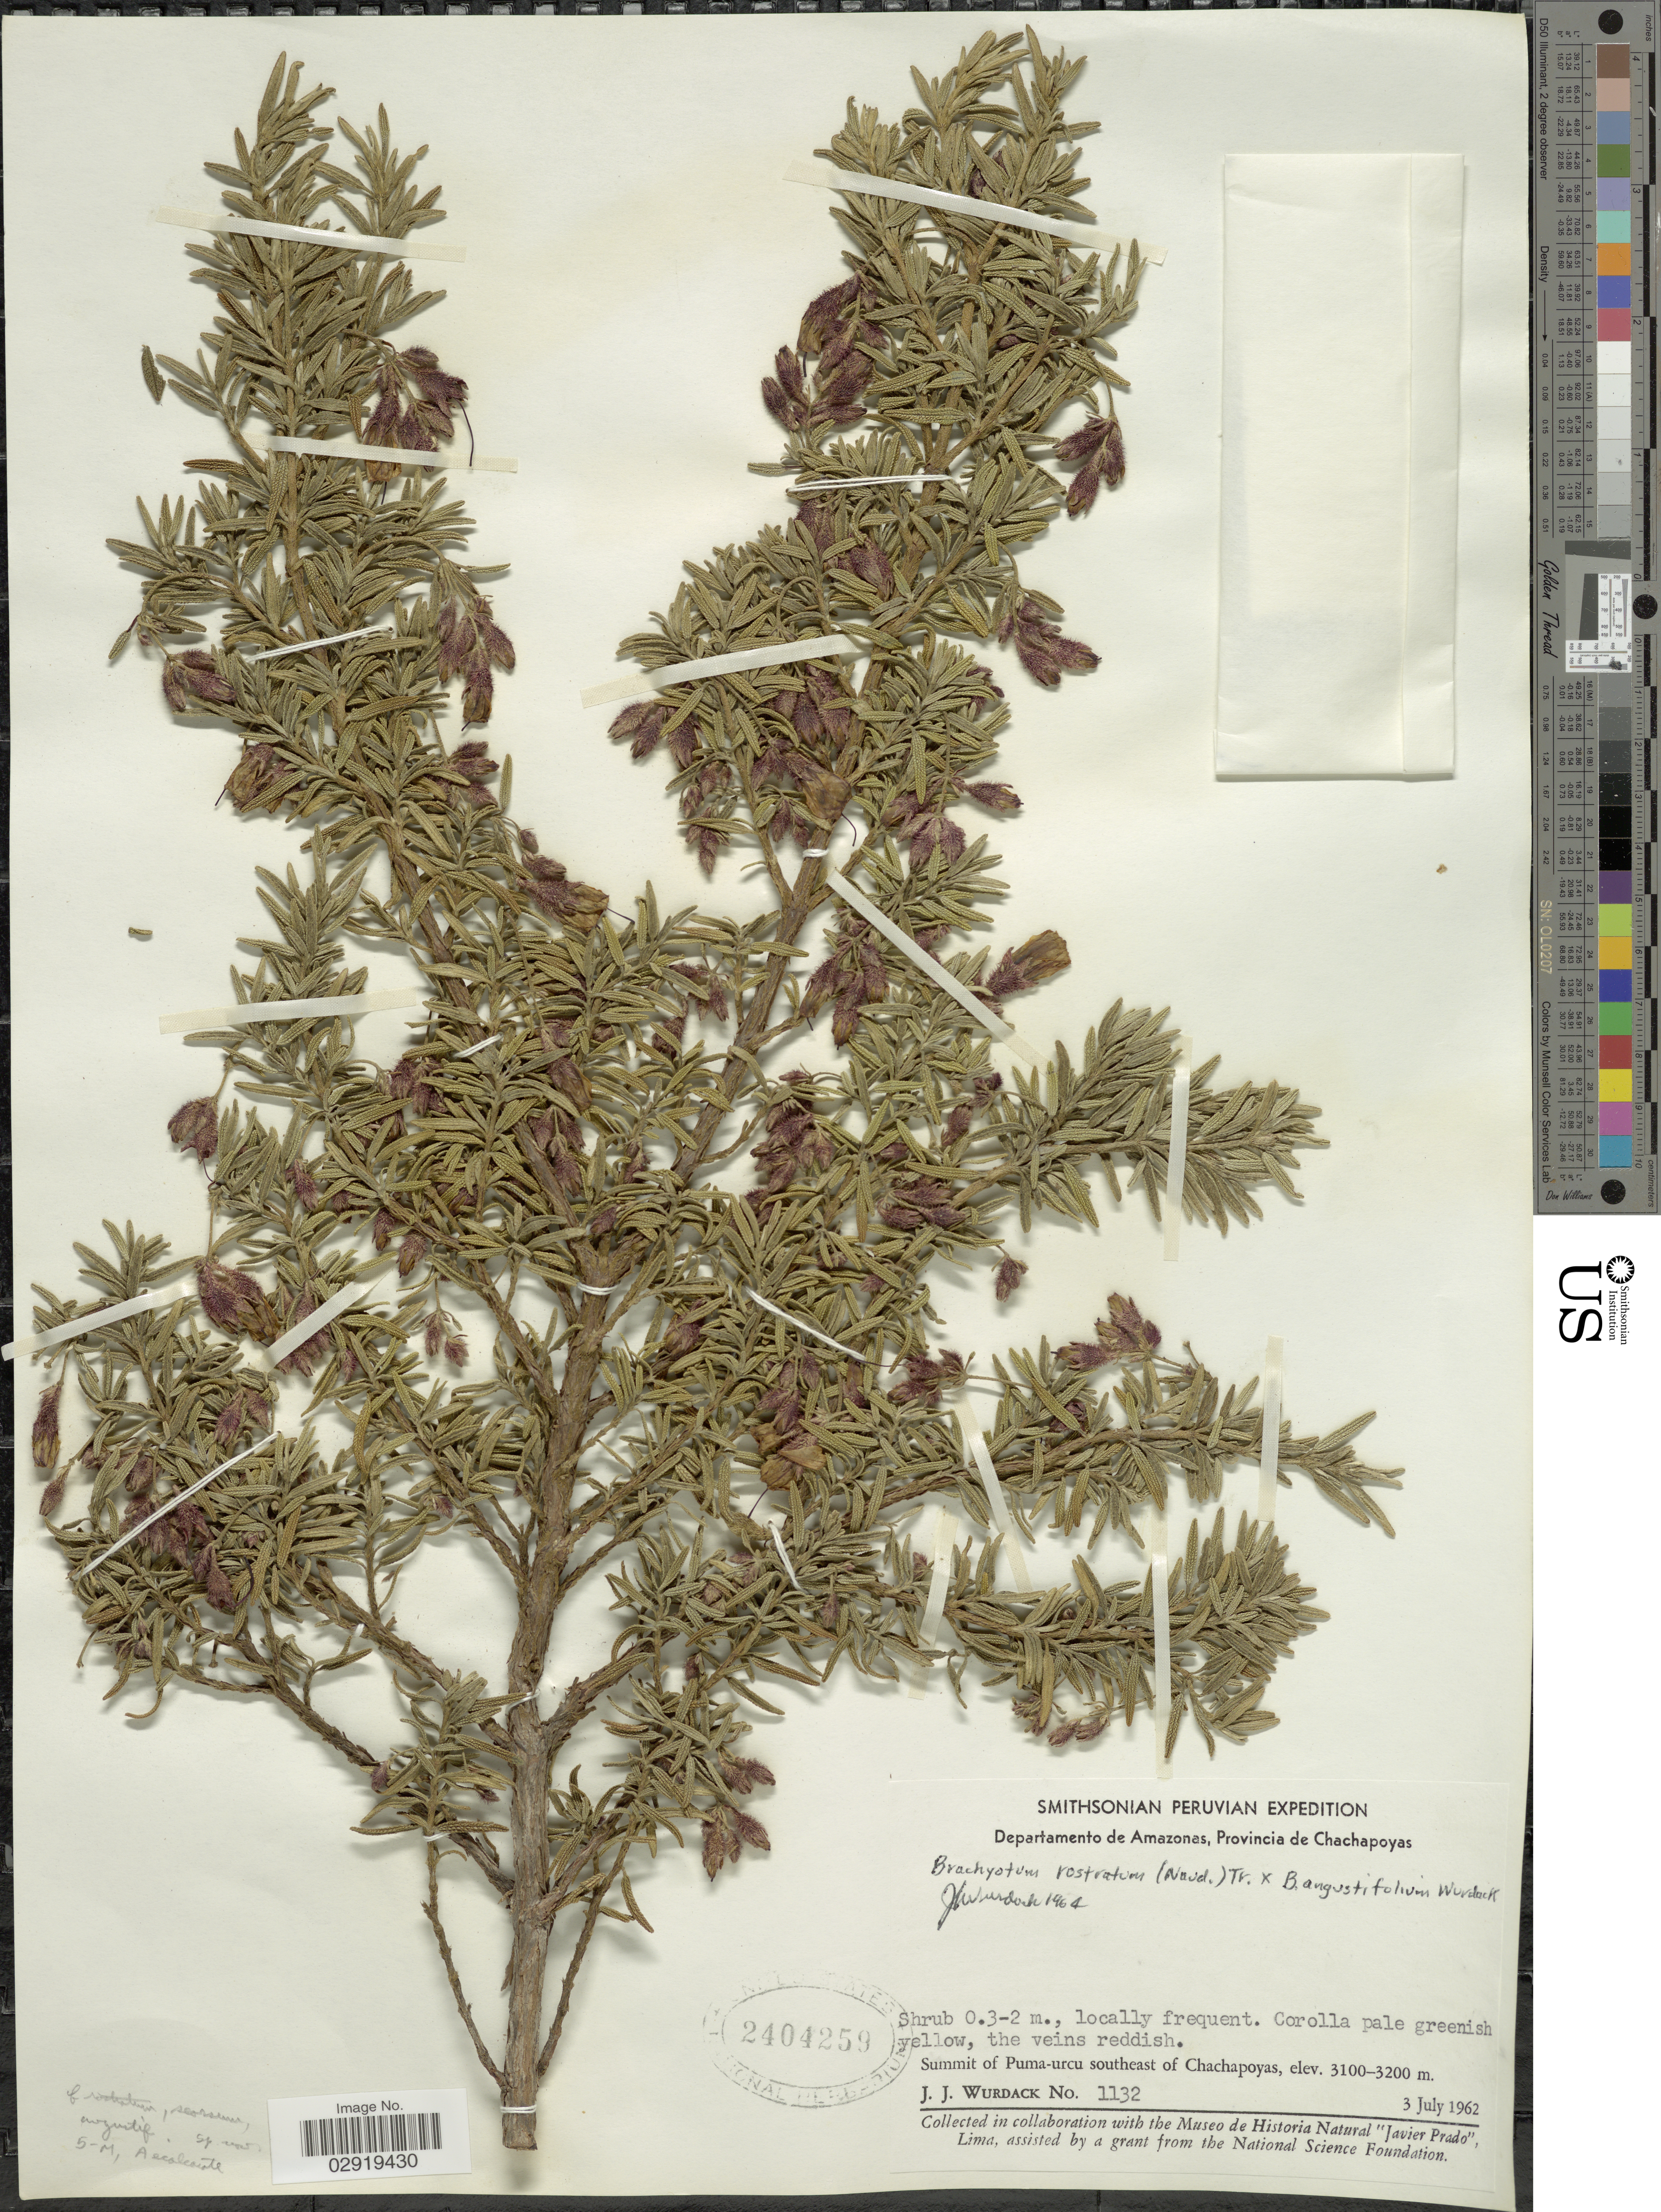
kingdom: Plantae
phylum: Tracheophyta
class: Magnoliopsida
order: Myrtales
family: Melastomataceae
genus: Brachyotum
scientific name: Brachyotum rostratum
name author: (Naudin) Triana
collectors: J. J. Wurdack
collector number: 1132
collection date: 1962-07-03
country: Peru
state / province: Amazonas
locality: Departamento de Amazonas, Provincia de Chachapoyas. Summit of Puma-urcu southeast of Chachapoyas.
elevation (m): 3100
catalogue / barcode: US 2404259